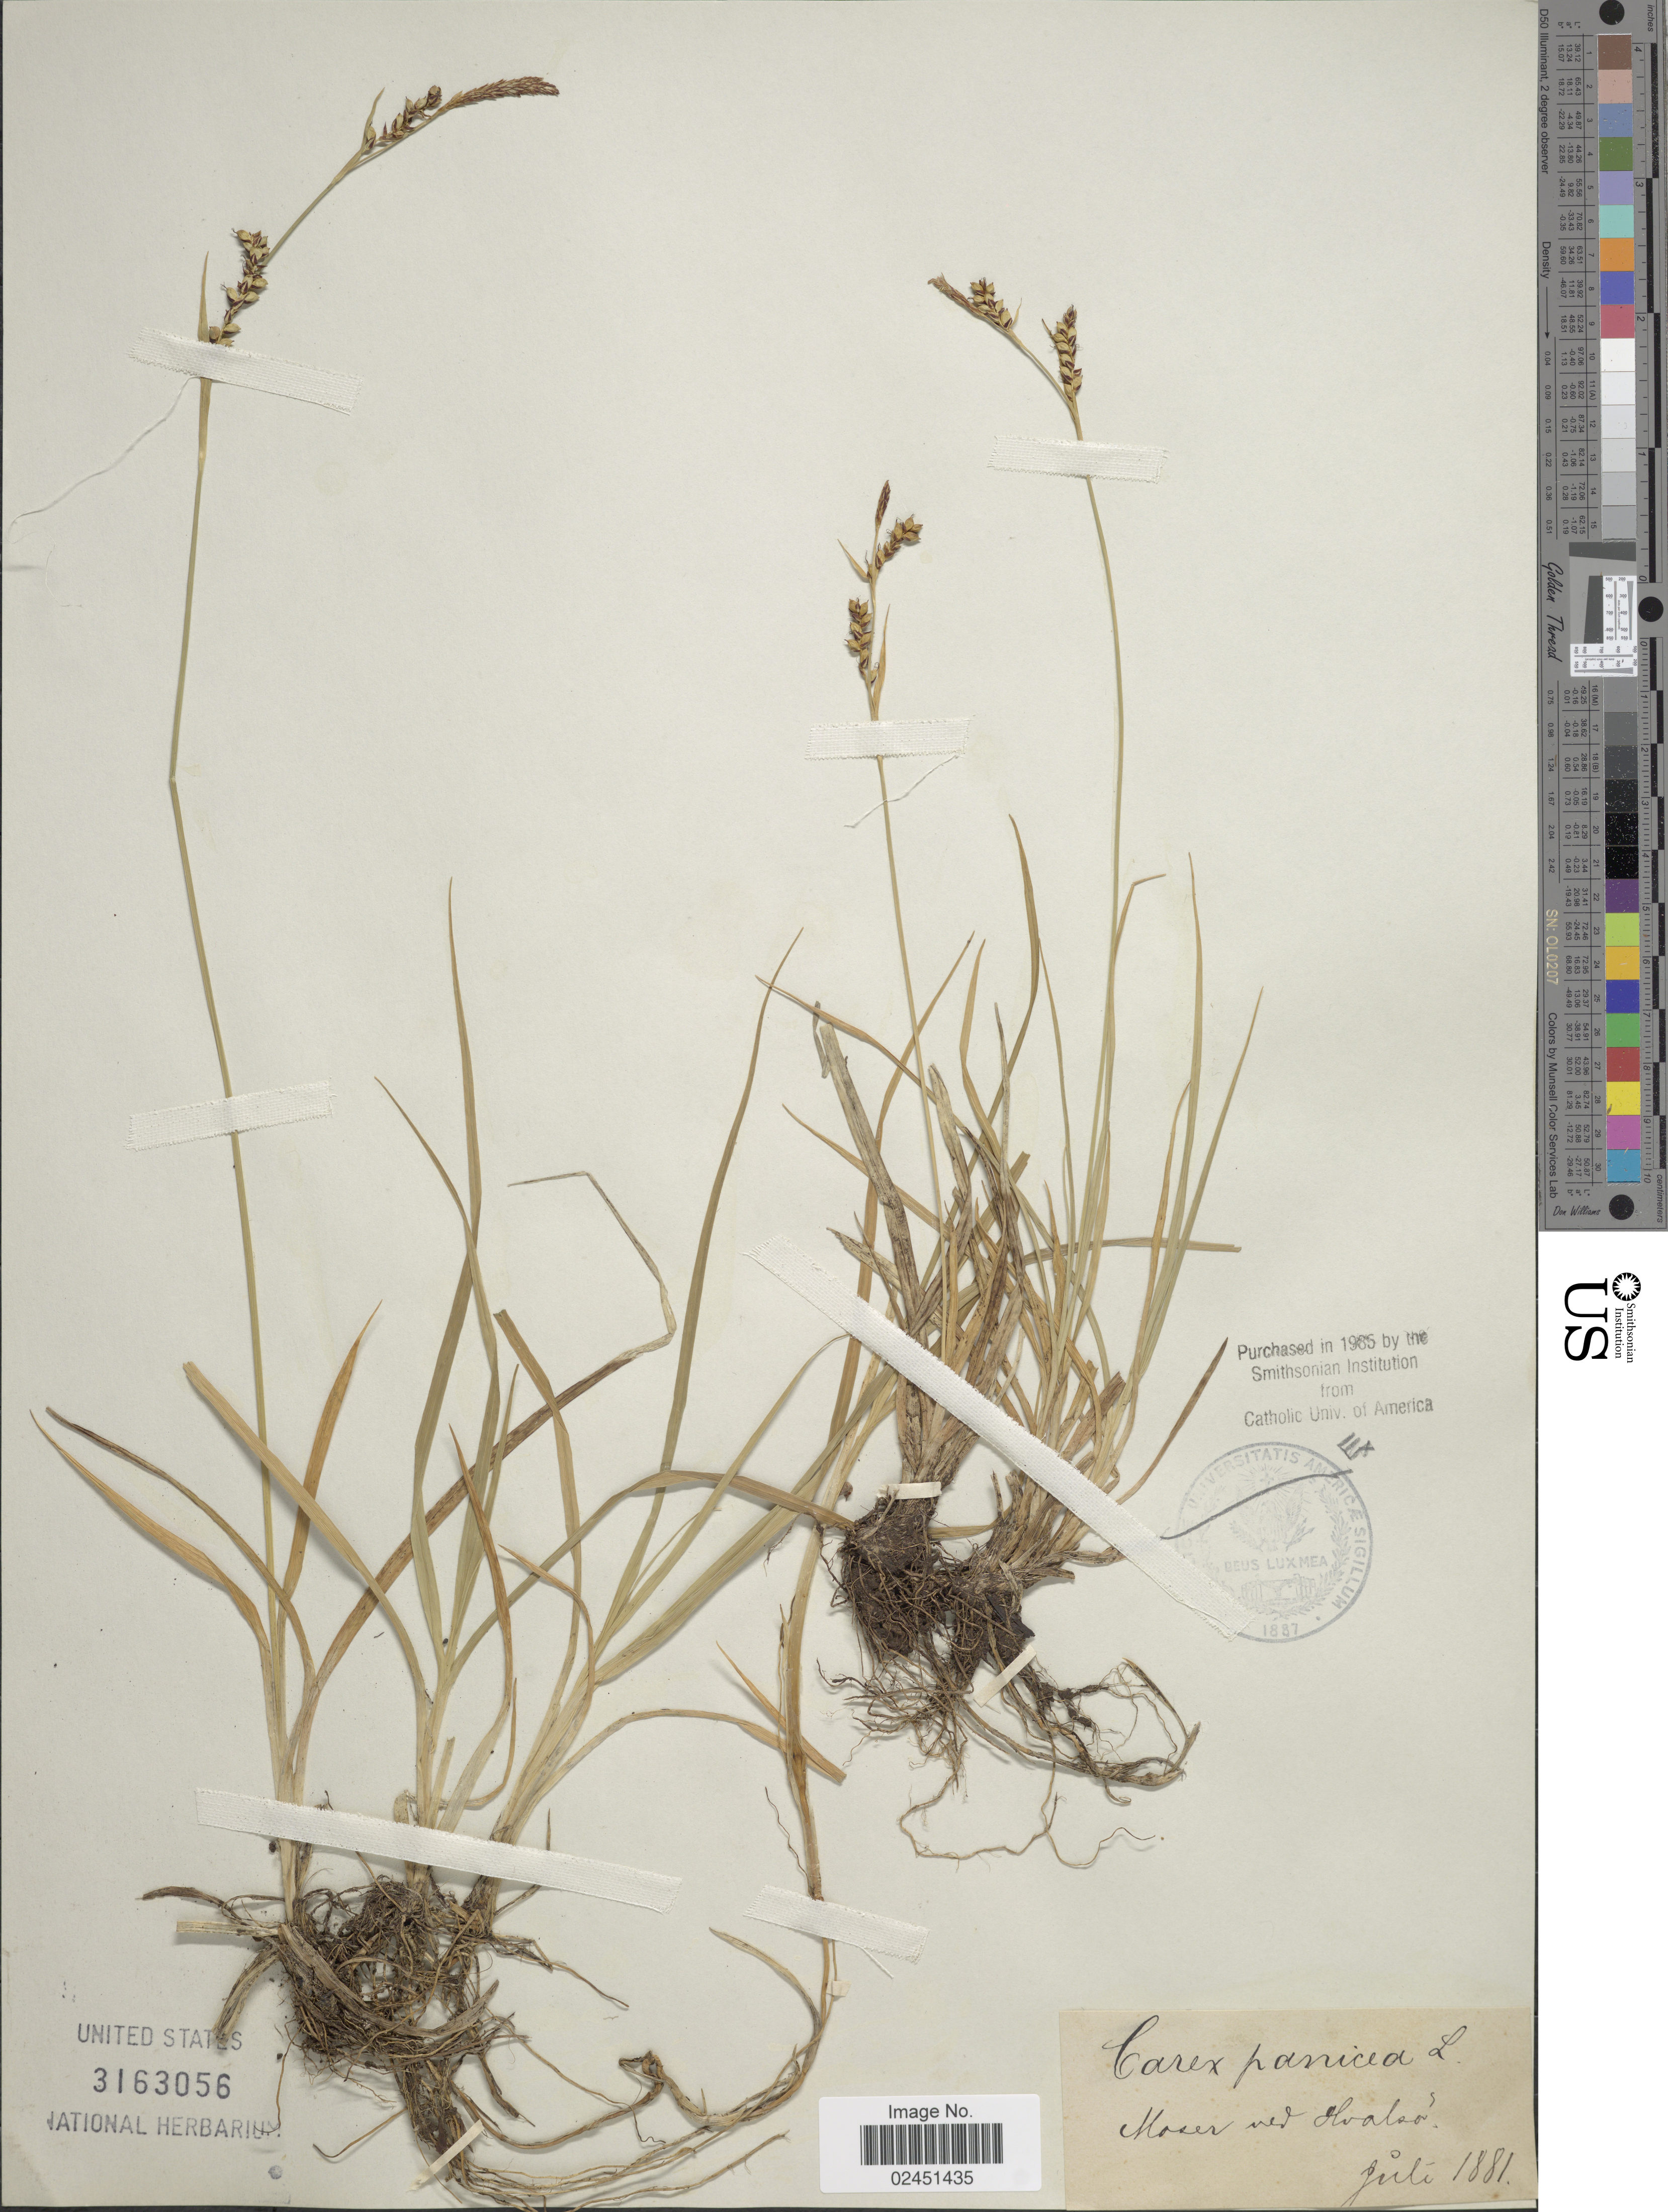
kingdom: Plantae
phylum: Tracheophyta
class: Liliopsida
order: Poales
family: Cyperaceae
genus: Carex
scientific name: Carex panicea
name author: L.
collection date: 1881-07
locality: Moser ned [interpreted] Hvalsa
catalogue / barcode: US 3163056